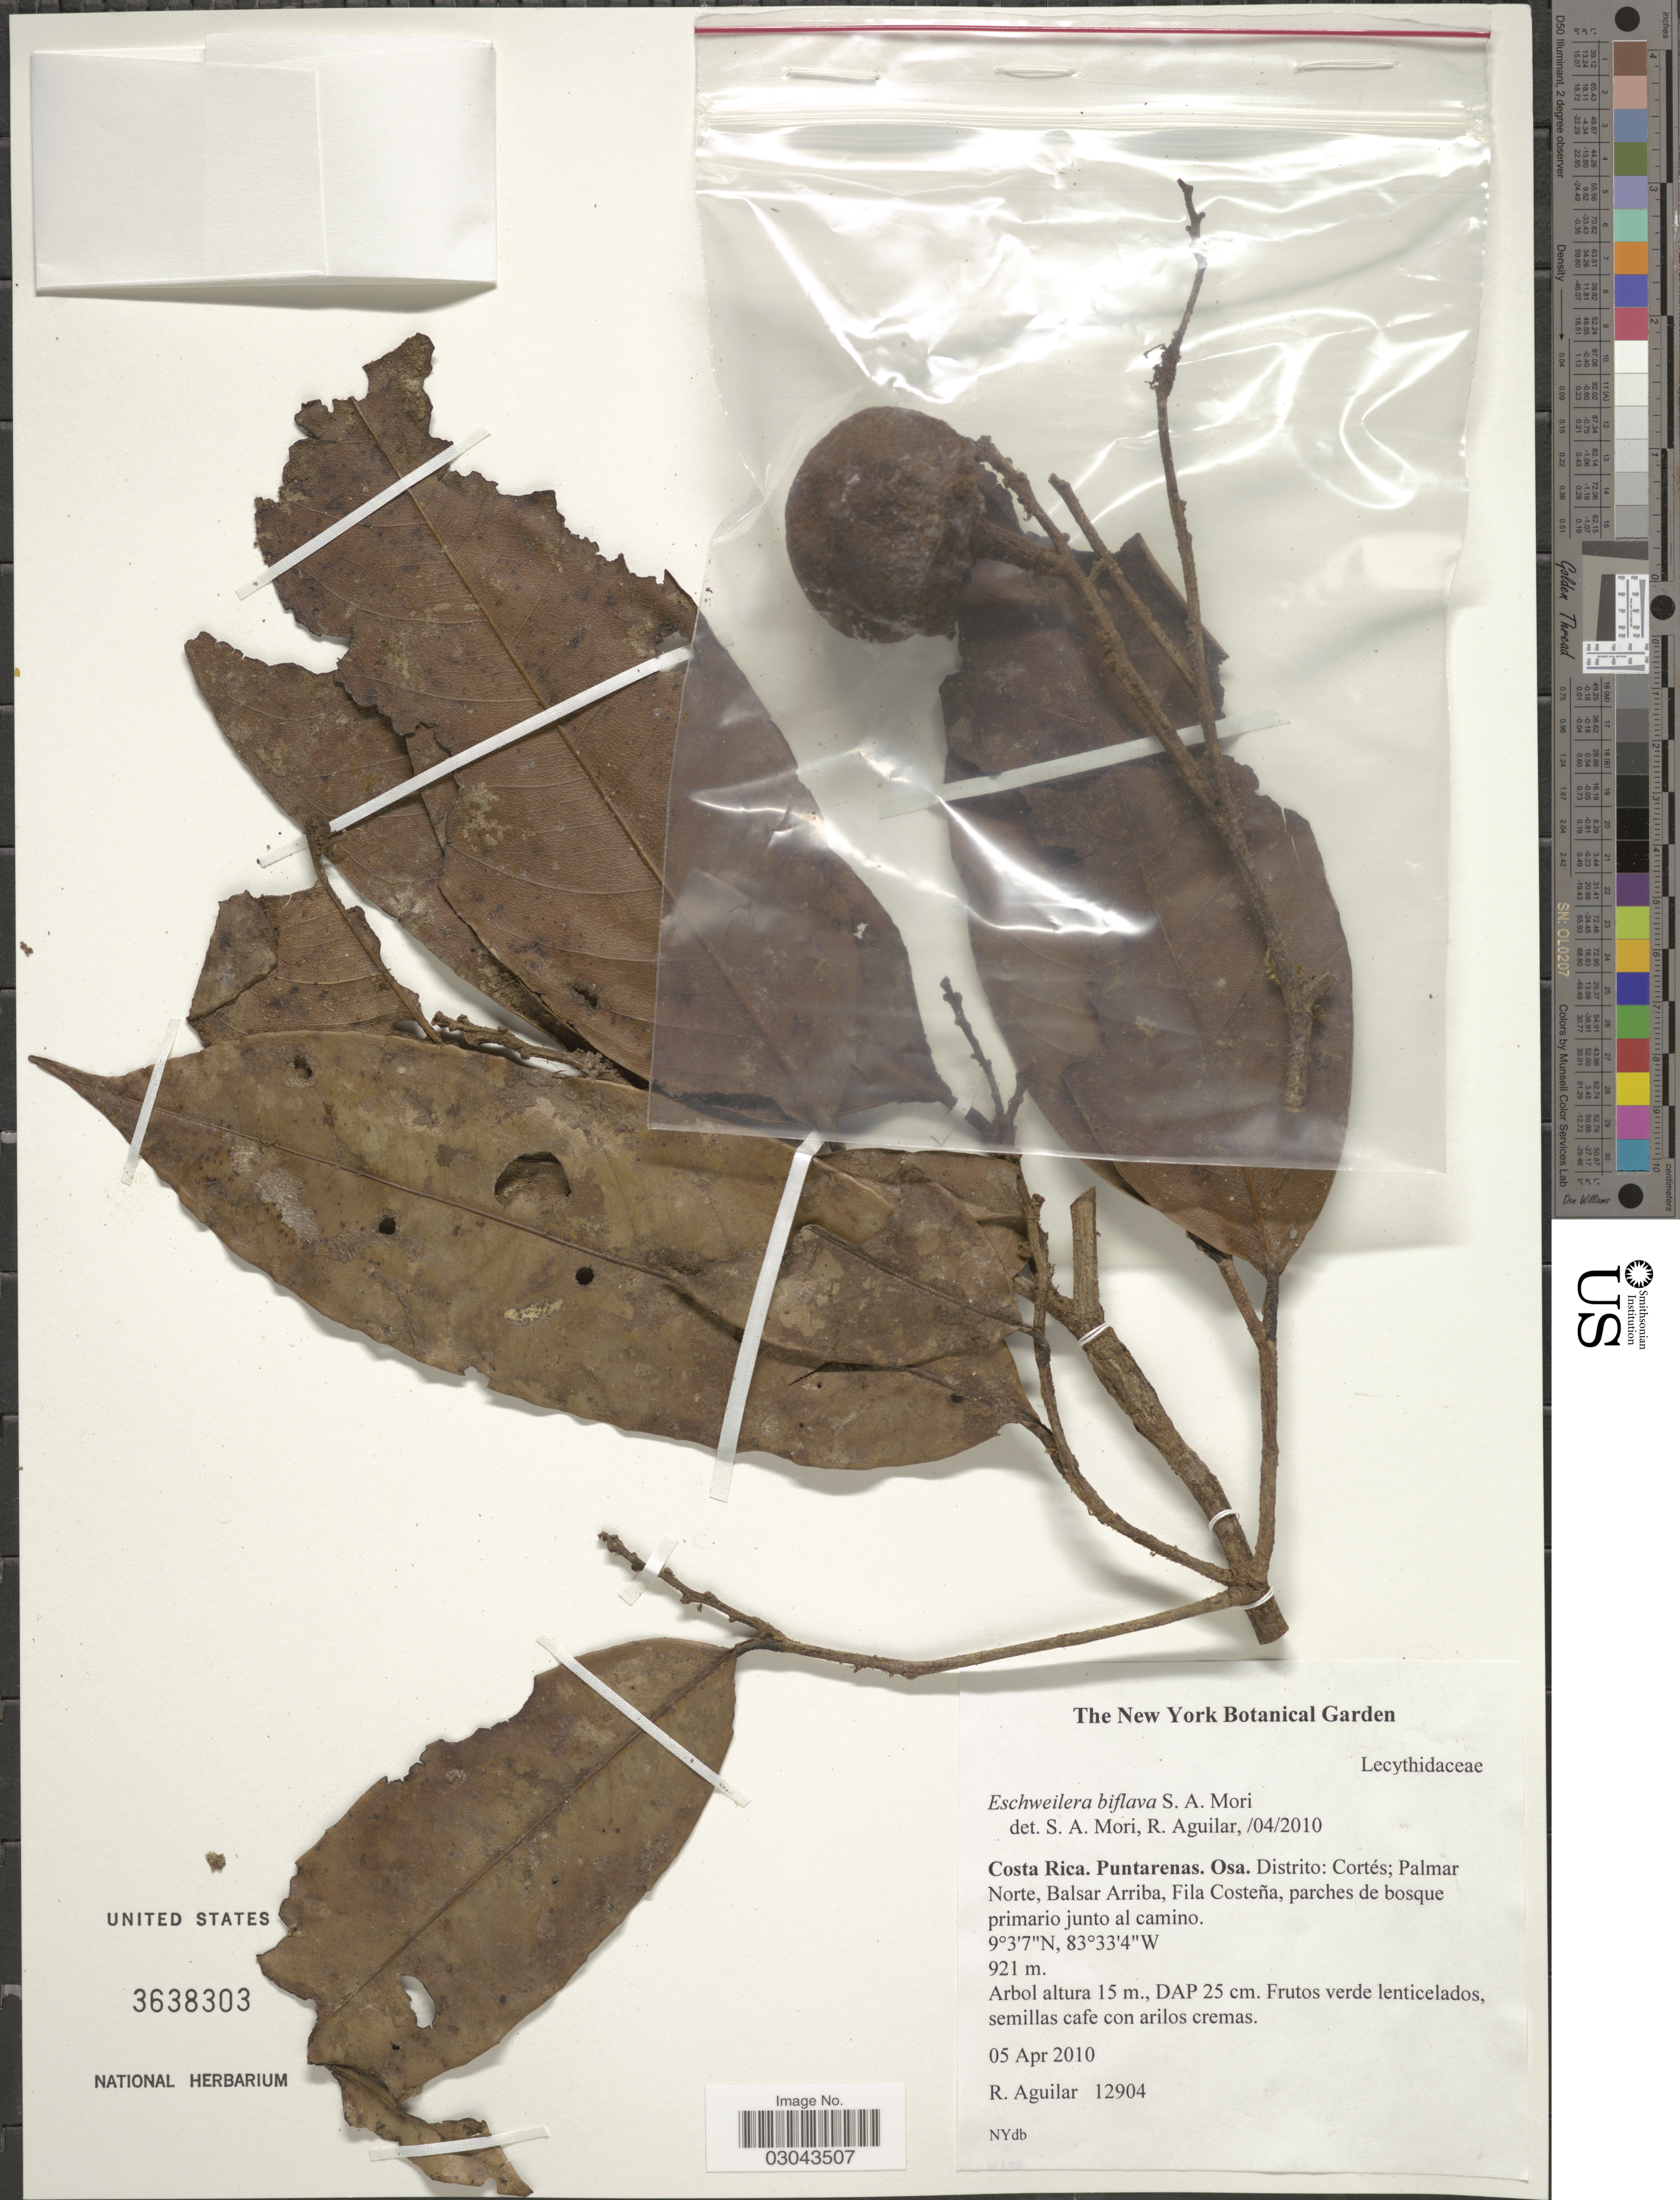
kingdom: Plantae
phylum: Tracheophyta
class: Magnoliopsida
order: Ericales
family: Lecythidaceae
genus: Eschweilera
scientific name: Eschweilera biflava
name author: S.A. Mori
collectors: R. Aguilar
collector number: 12904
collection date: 2010-04-05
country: Costa Rica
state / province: Puntarenas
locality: Osa. Distrito: Cortés; Palmar Norte, Balsar Arriba, Fila Costeña, parches de bosque primario junto al camino.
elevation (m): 921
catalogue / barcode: US 3638303